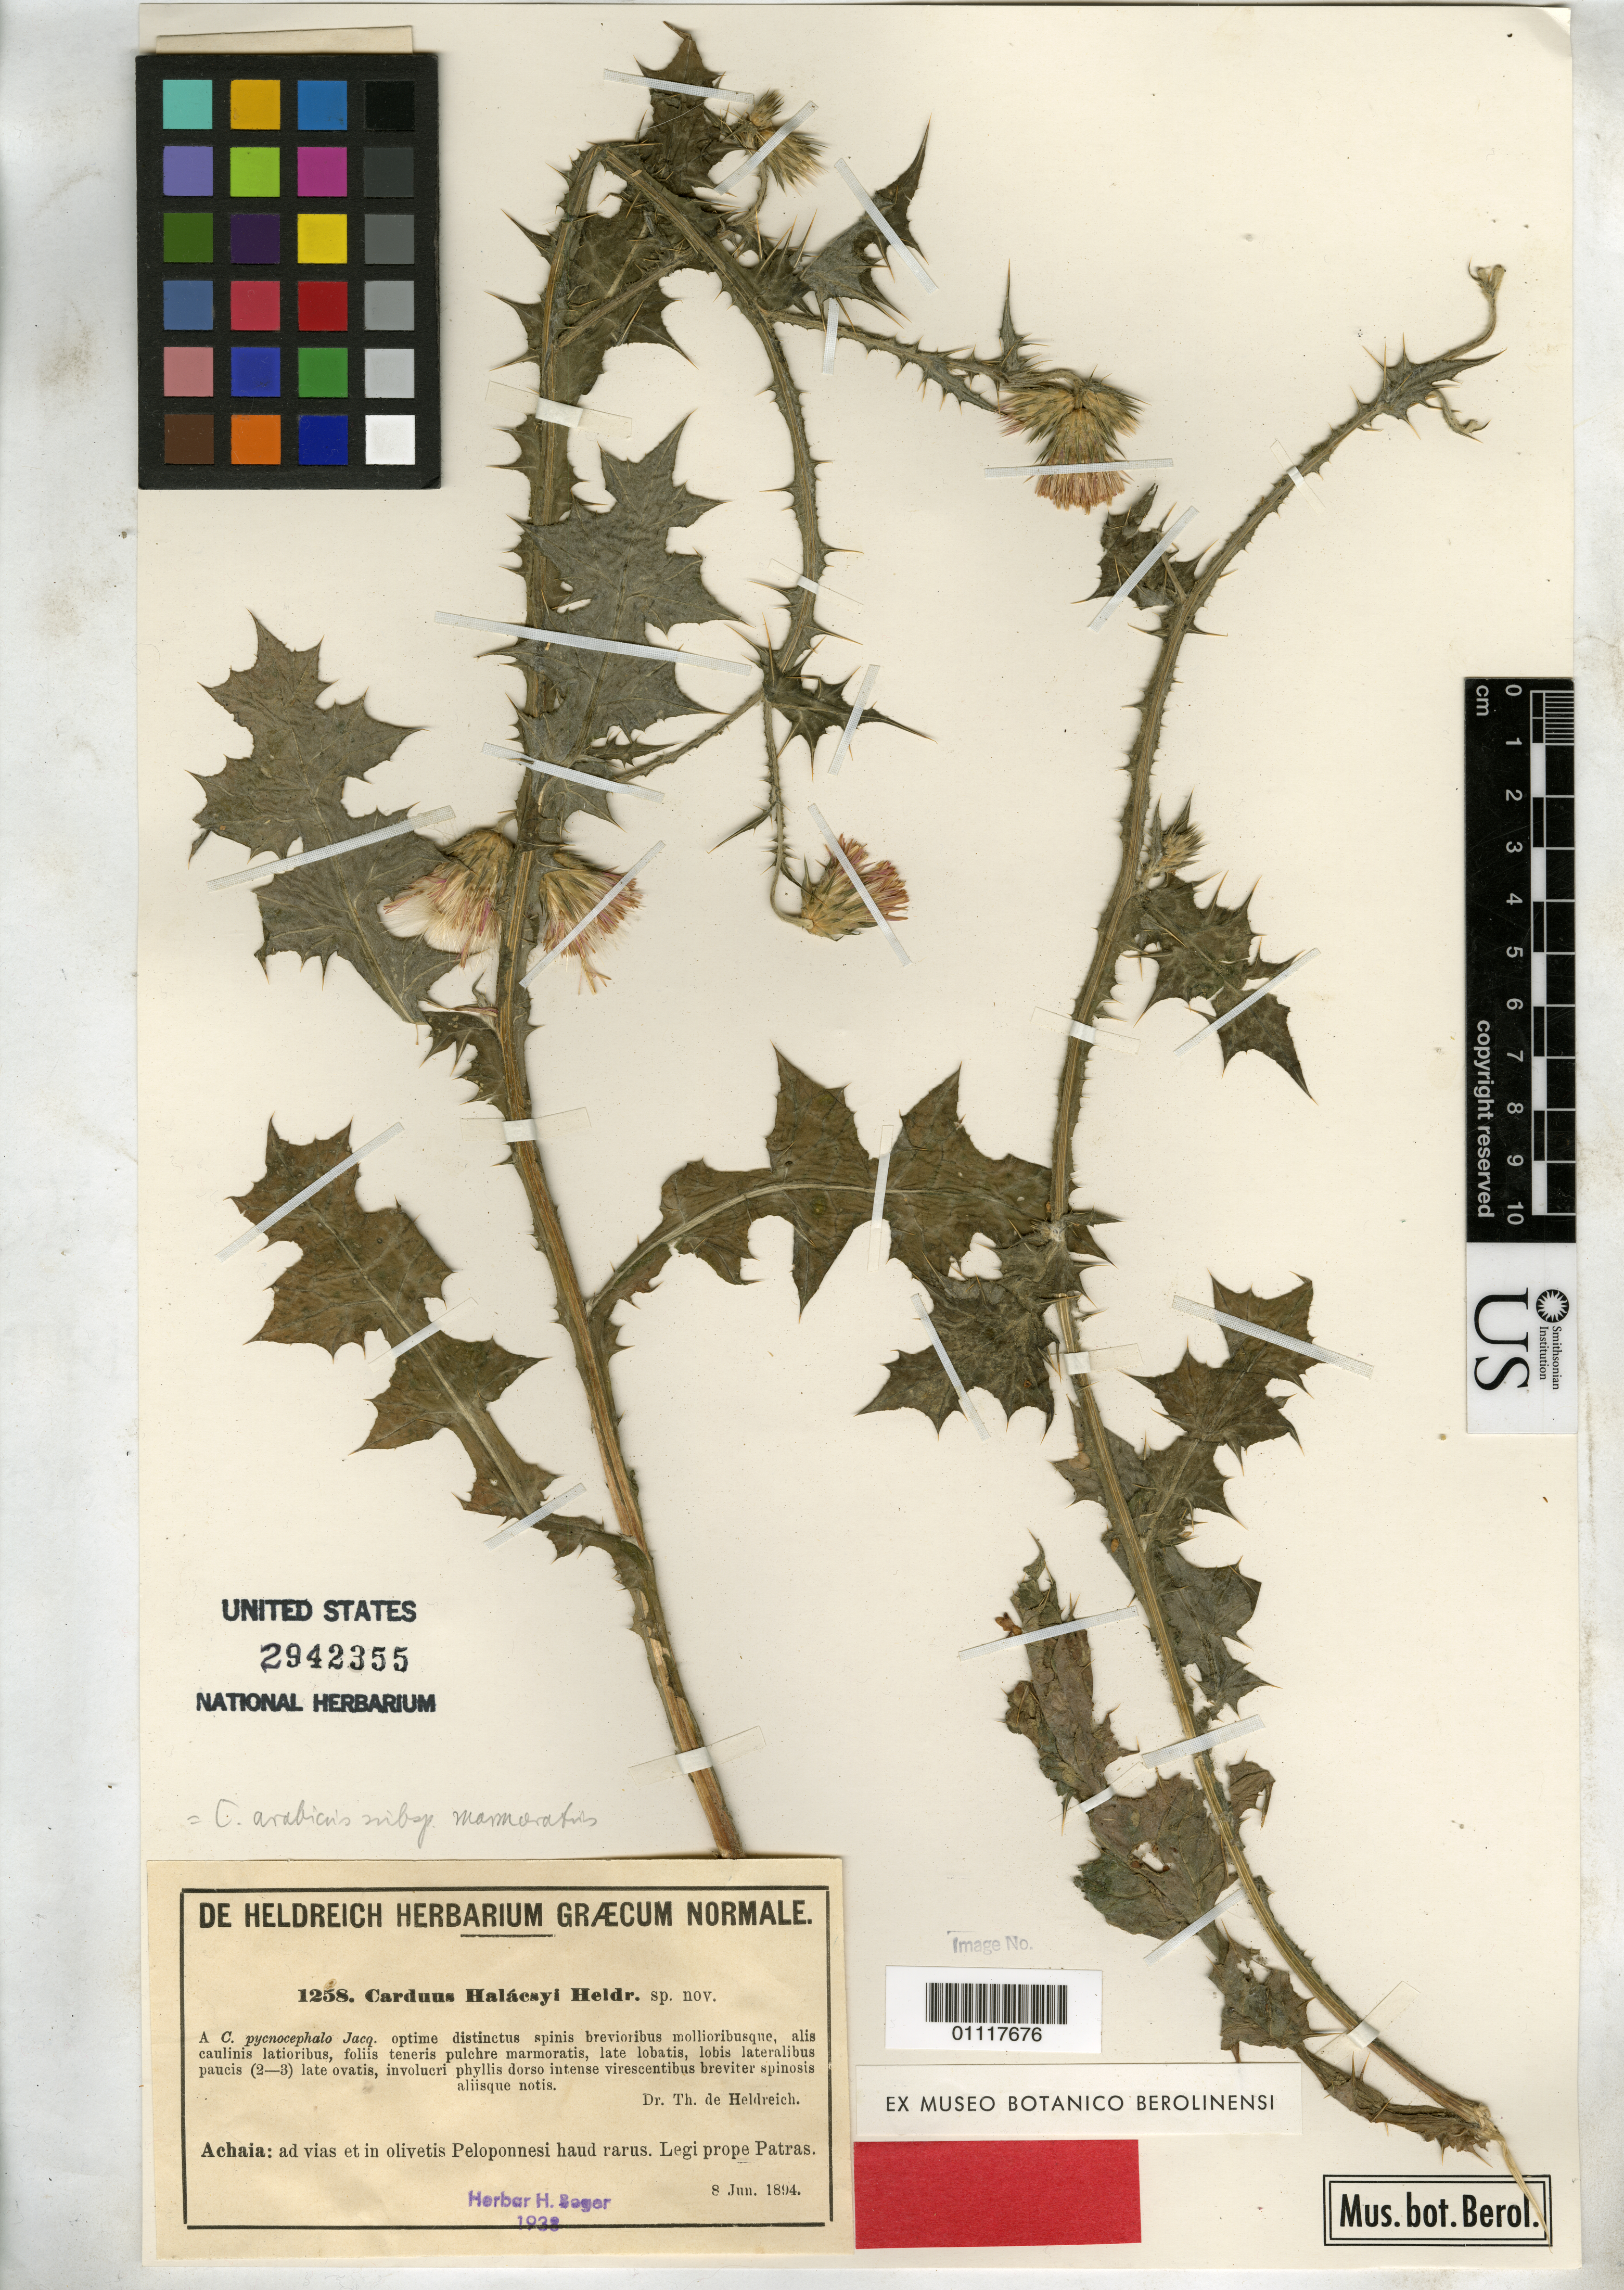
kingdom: Plantae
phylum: Tracheophyta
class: Magnoliopsida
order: Asterales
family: Asteraceae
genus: Carduus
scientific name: Carduus halacsyi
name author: Heldr.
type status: Type Collection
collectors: T. H. von Heldreich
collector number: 1258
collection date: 1894-06-08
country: Greece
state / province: West Greece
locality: Achaia: in olivetis Pelopponnesi.Legi propePartas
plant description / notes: Name published on label, validated by distribution of exsiccatae with printed description.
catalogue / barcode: US 2942355